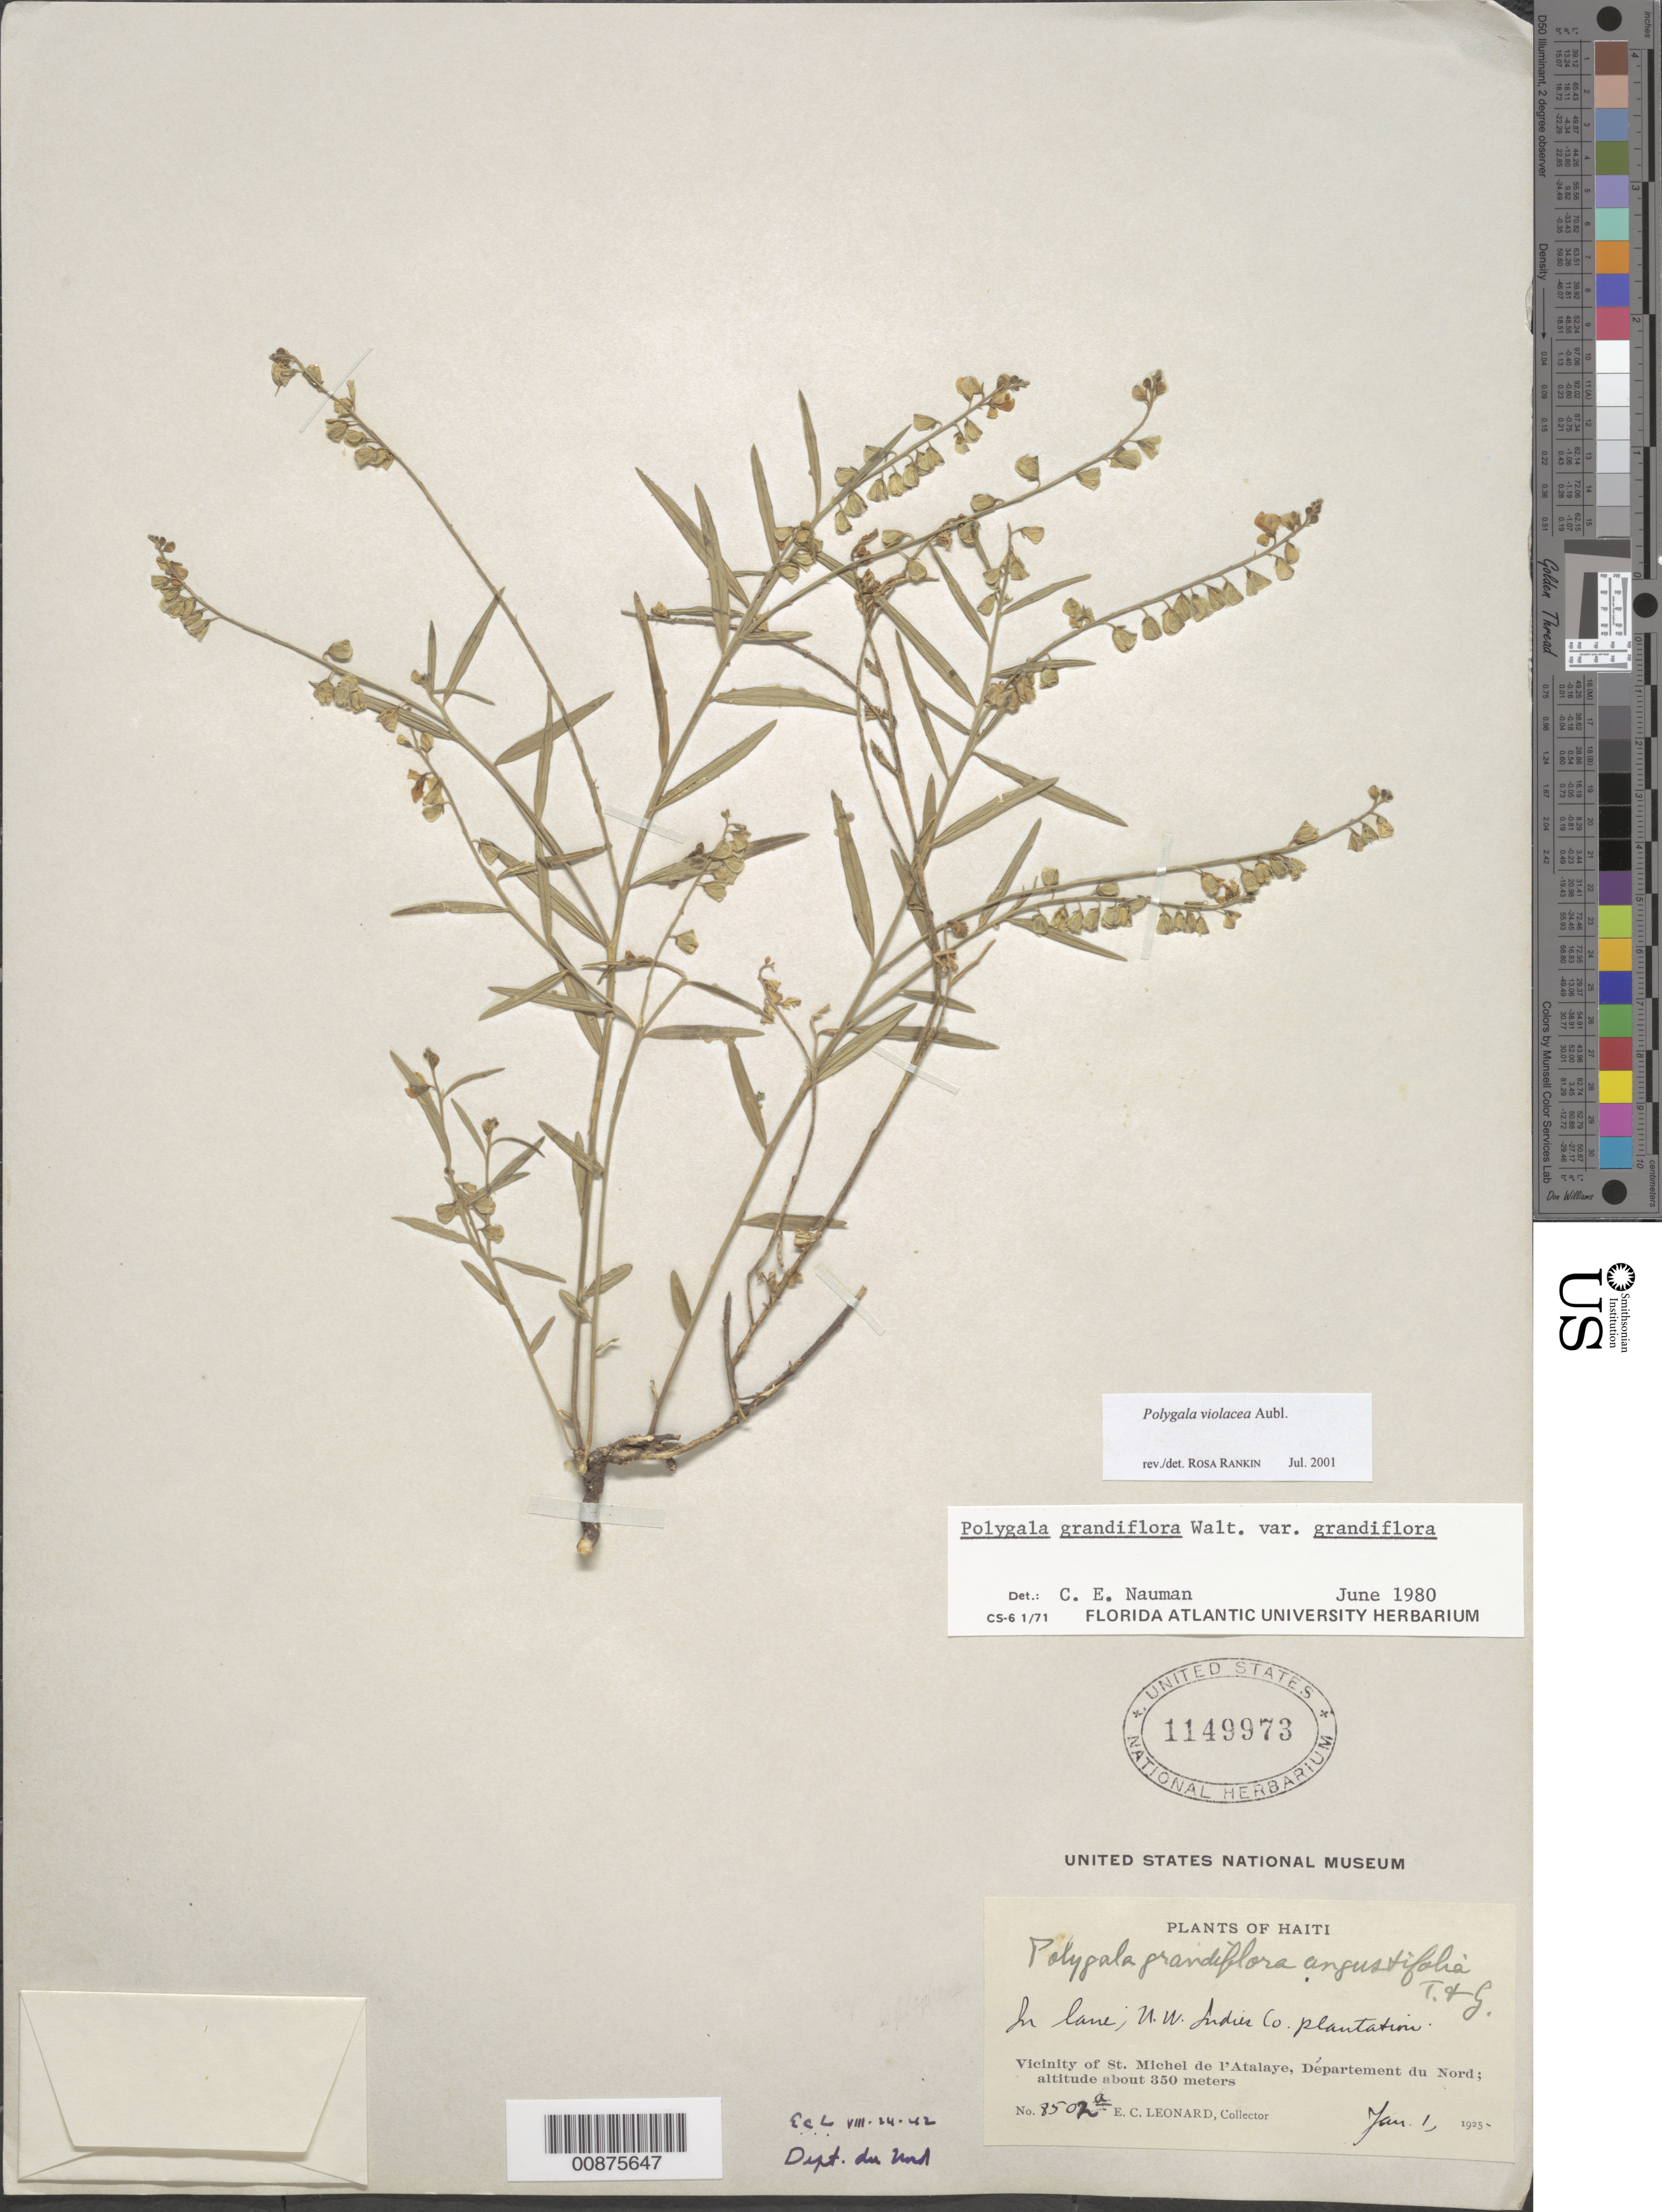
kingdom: Plantae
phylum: Tracheophyta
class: Magnoliopsida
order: Fabales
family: Polygalaceae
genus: Asemeia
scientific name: Asemeia violacea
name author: (Aubl.) J.F.B. Pastore & J.R. Abbott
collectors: E. C. Leonard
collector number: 8502A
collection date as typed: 01 Jan 1925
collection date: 1925-01-01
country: Haiti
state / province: Artibonite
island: Hispaniola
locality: Vicinity of St. Michel de l'Atalaye, UW Indies Co. Plantation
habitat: In lane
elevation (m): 350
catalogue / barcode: US 1149973